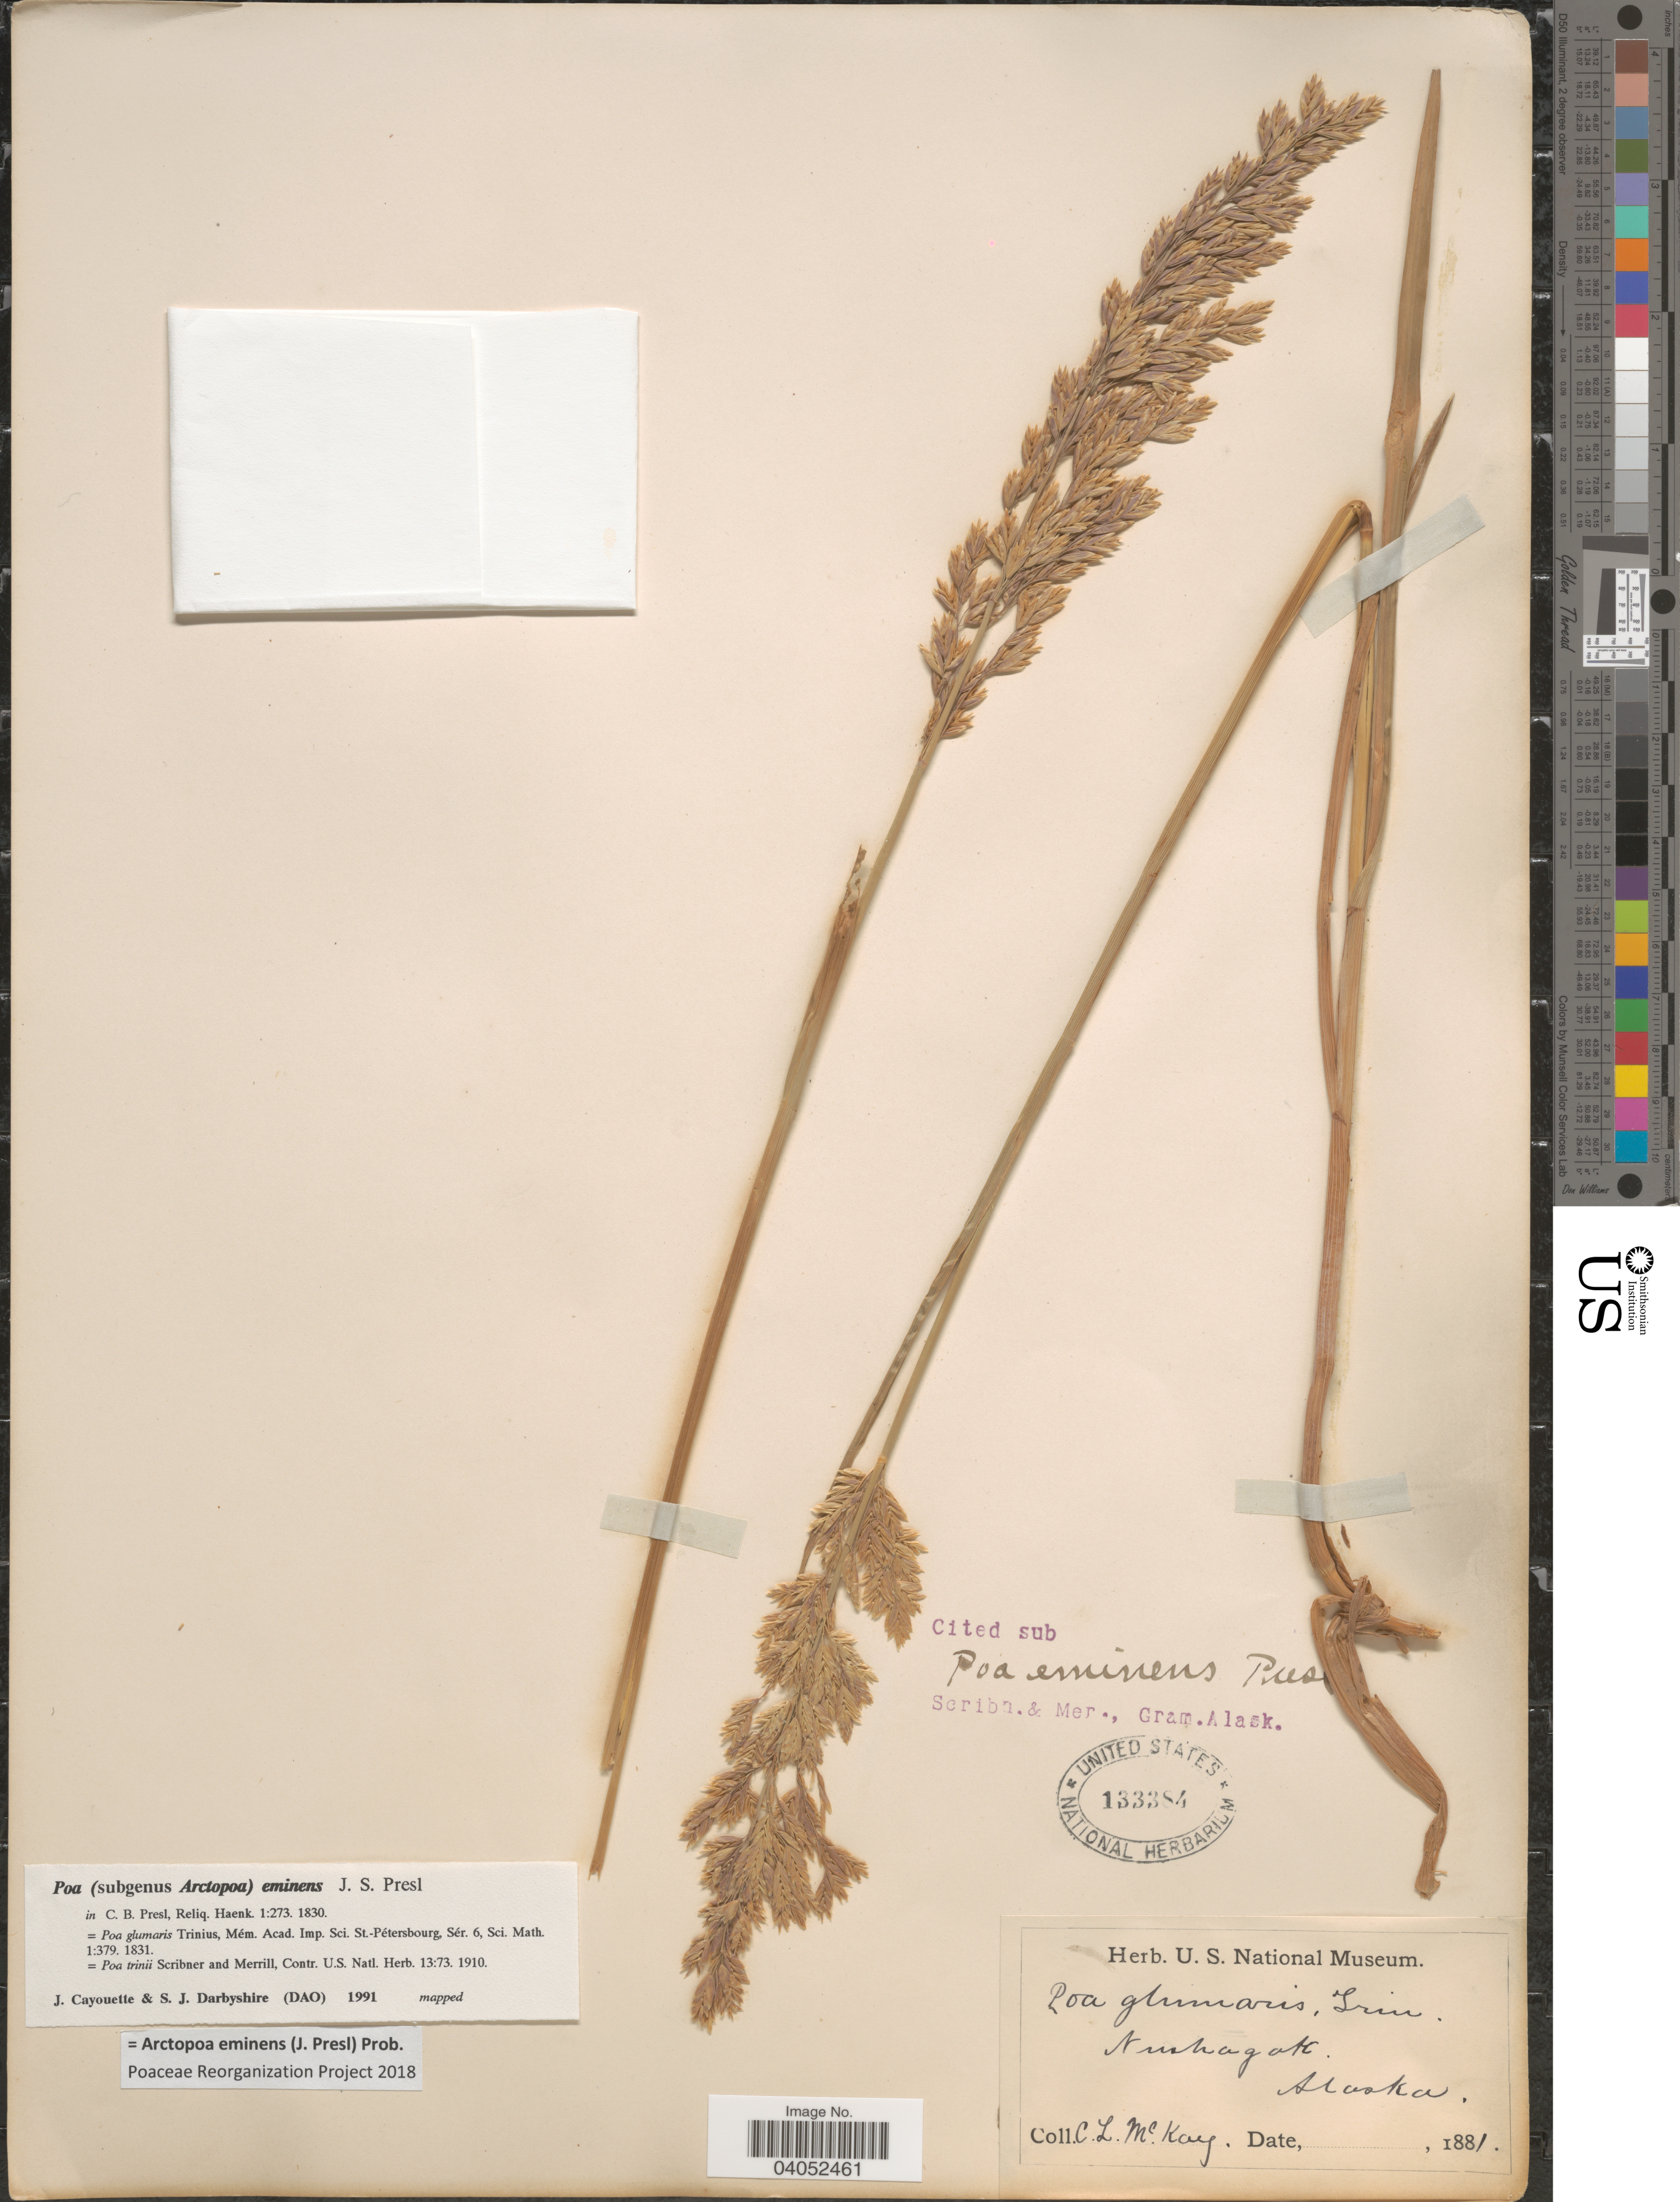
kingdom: Plantae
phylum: Tracheophyta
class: Liliopsida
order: Poales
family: Poaceae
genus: Arctopoa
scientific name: Arctopoa eminens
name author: (J. Presl) Prob.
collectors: C. McKay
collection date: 1881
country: United States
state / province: Alaska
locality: Nushagak.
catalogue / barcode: US 133384